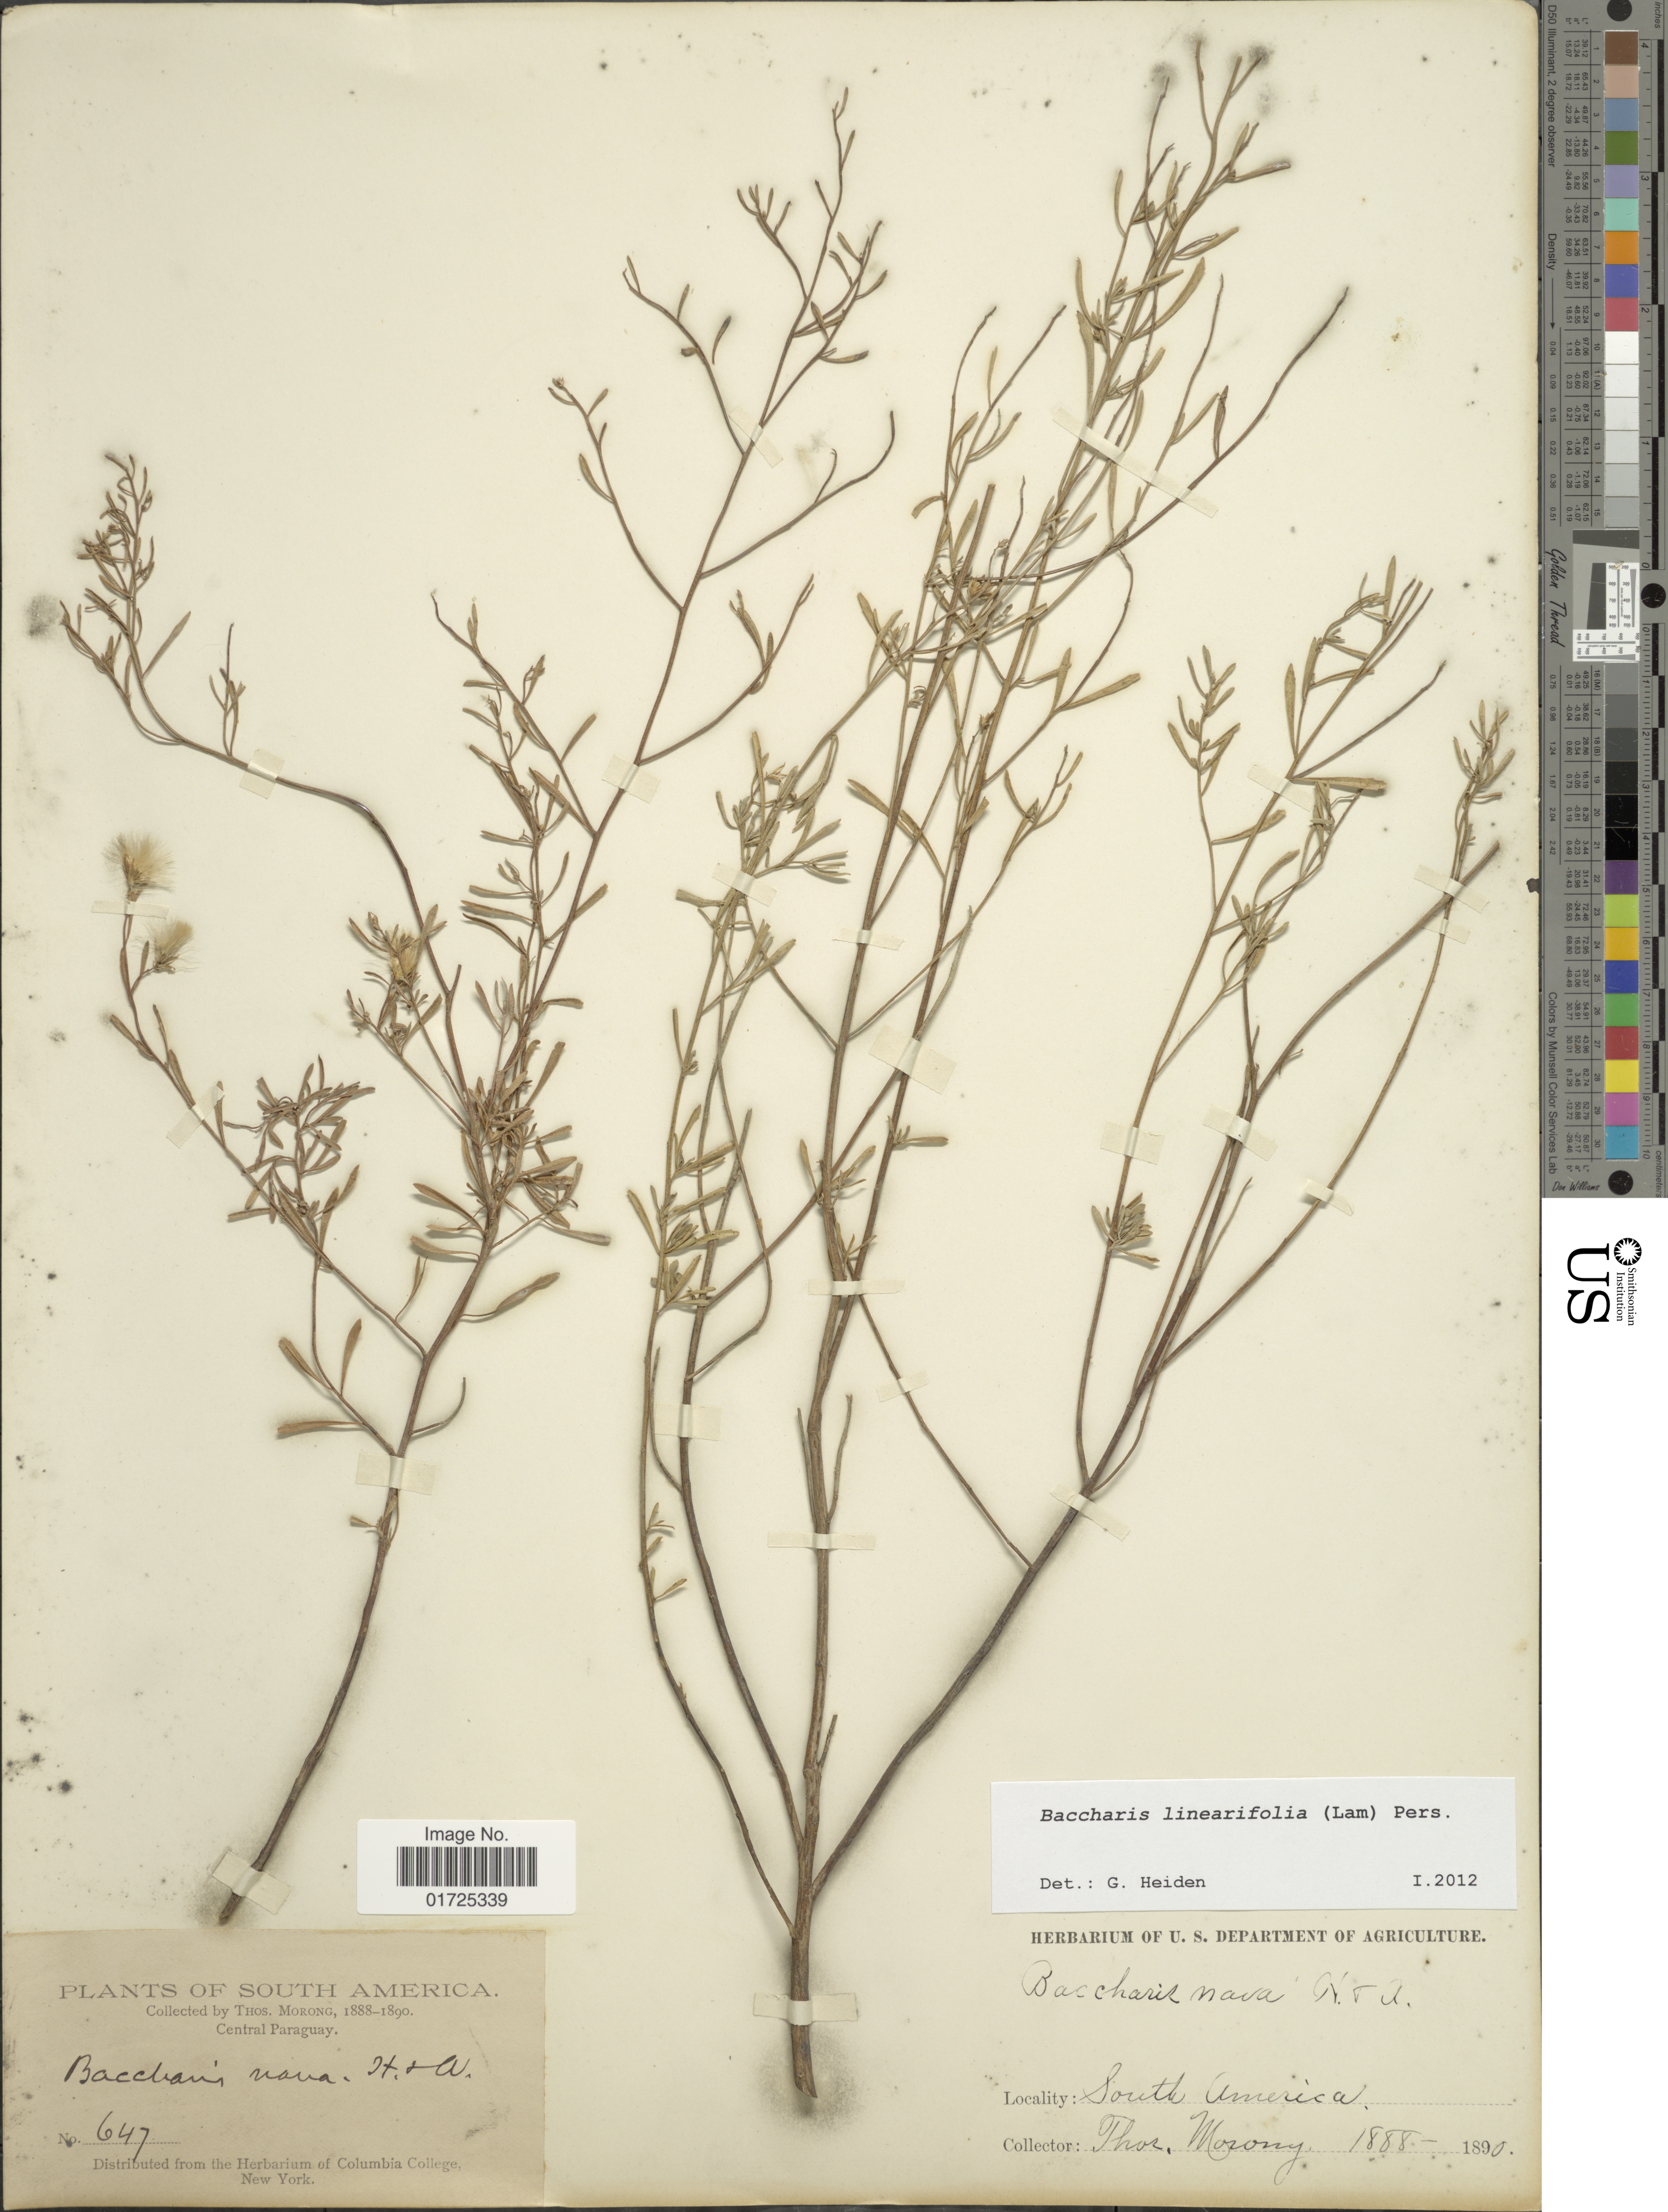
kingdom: Plantae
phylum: Tracheophyta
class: Magnoliopsida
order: Asterales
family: Asteraceae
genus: Baccharis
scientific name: Baccharis linearifolia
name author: (Lam.) Pers.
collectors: ex herb. T. Morong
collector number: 647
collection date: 1888/1890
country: Paraguay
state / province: Central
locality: Central Paraguay